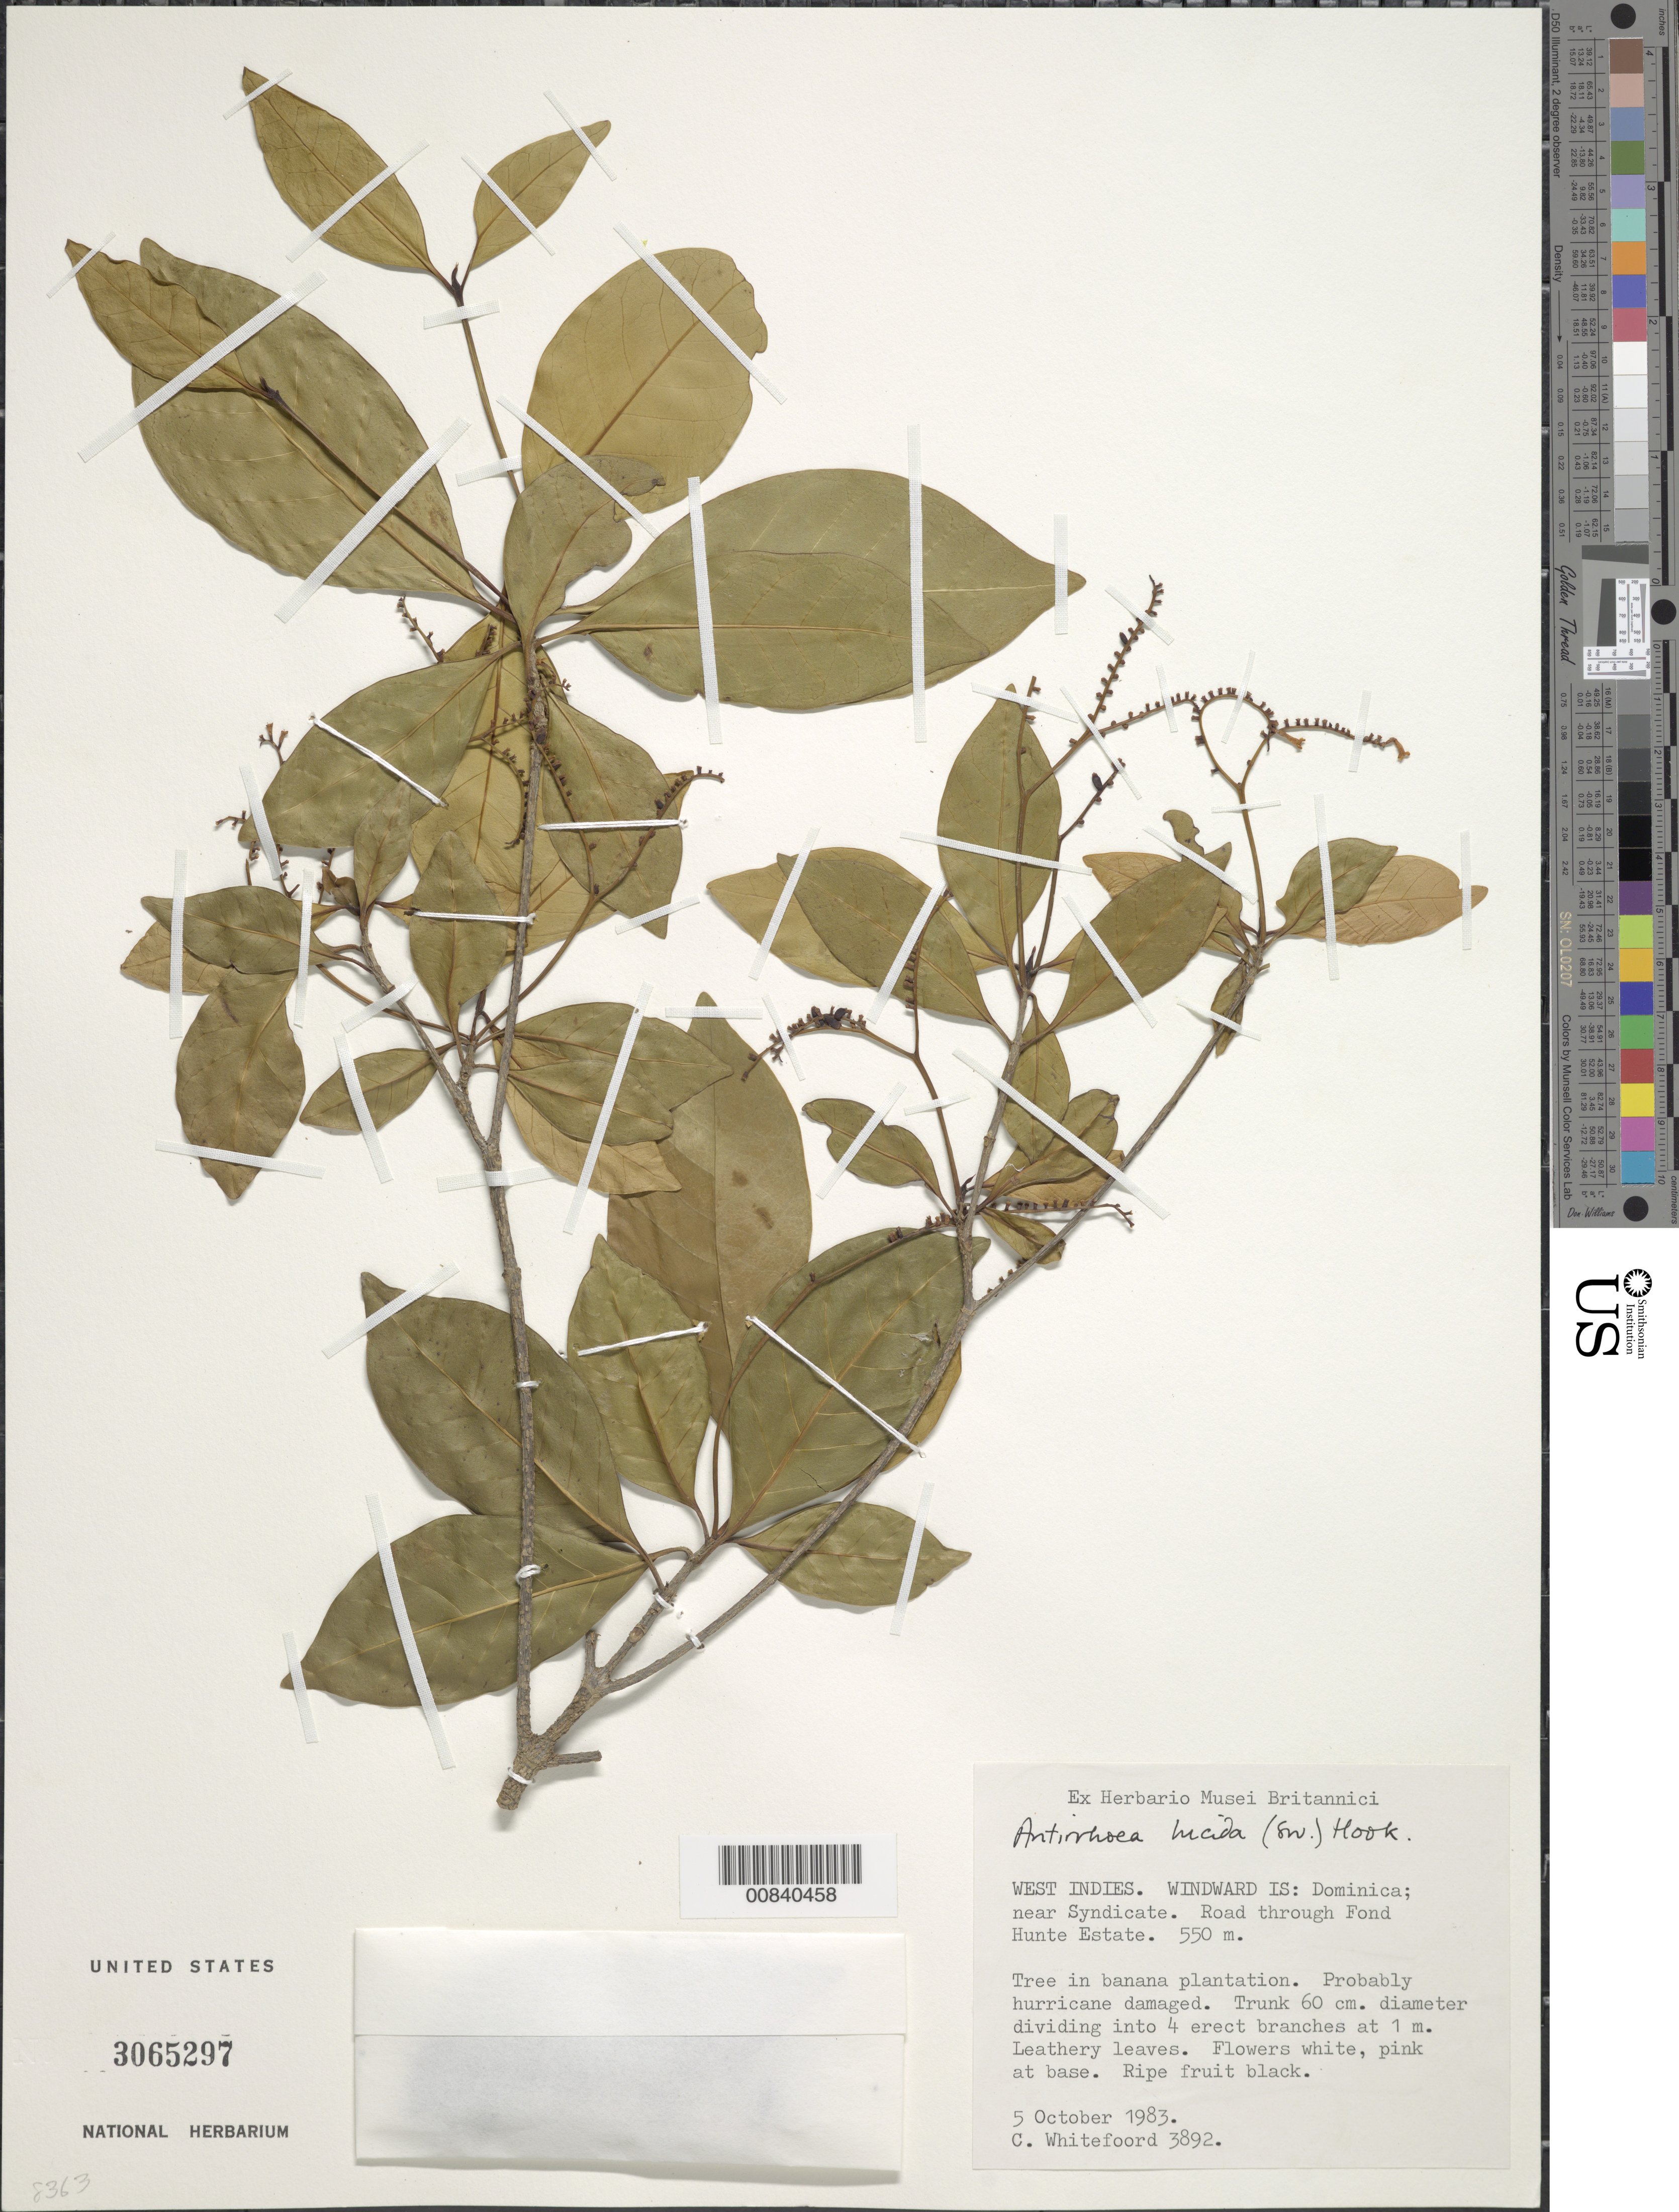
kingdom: Plantae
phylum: Tracheophyta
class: Magnoliopsida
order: Gentianales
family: Rubiaceae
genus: Stenostomum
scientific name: Stenostomum lucidum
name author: (Sw.) C.F. Gaertn.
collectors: C. Whitefoord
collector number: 3892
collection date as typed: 05 Oct 1983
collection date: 1983-10-05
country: Dominica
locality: Near Syndicate. Road through Fond Hunte Estate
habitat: Banana plantation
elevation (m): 550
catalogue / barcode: US 3065297